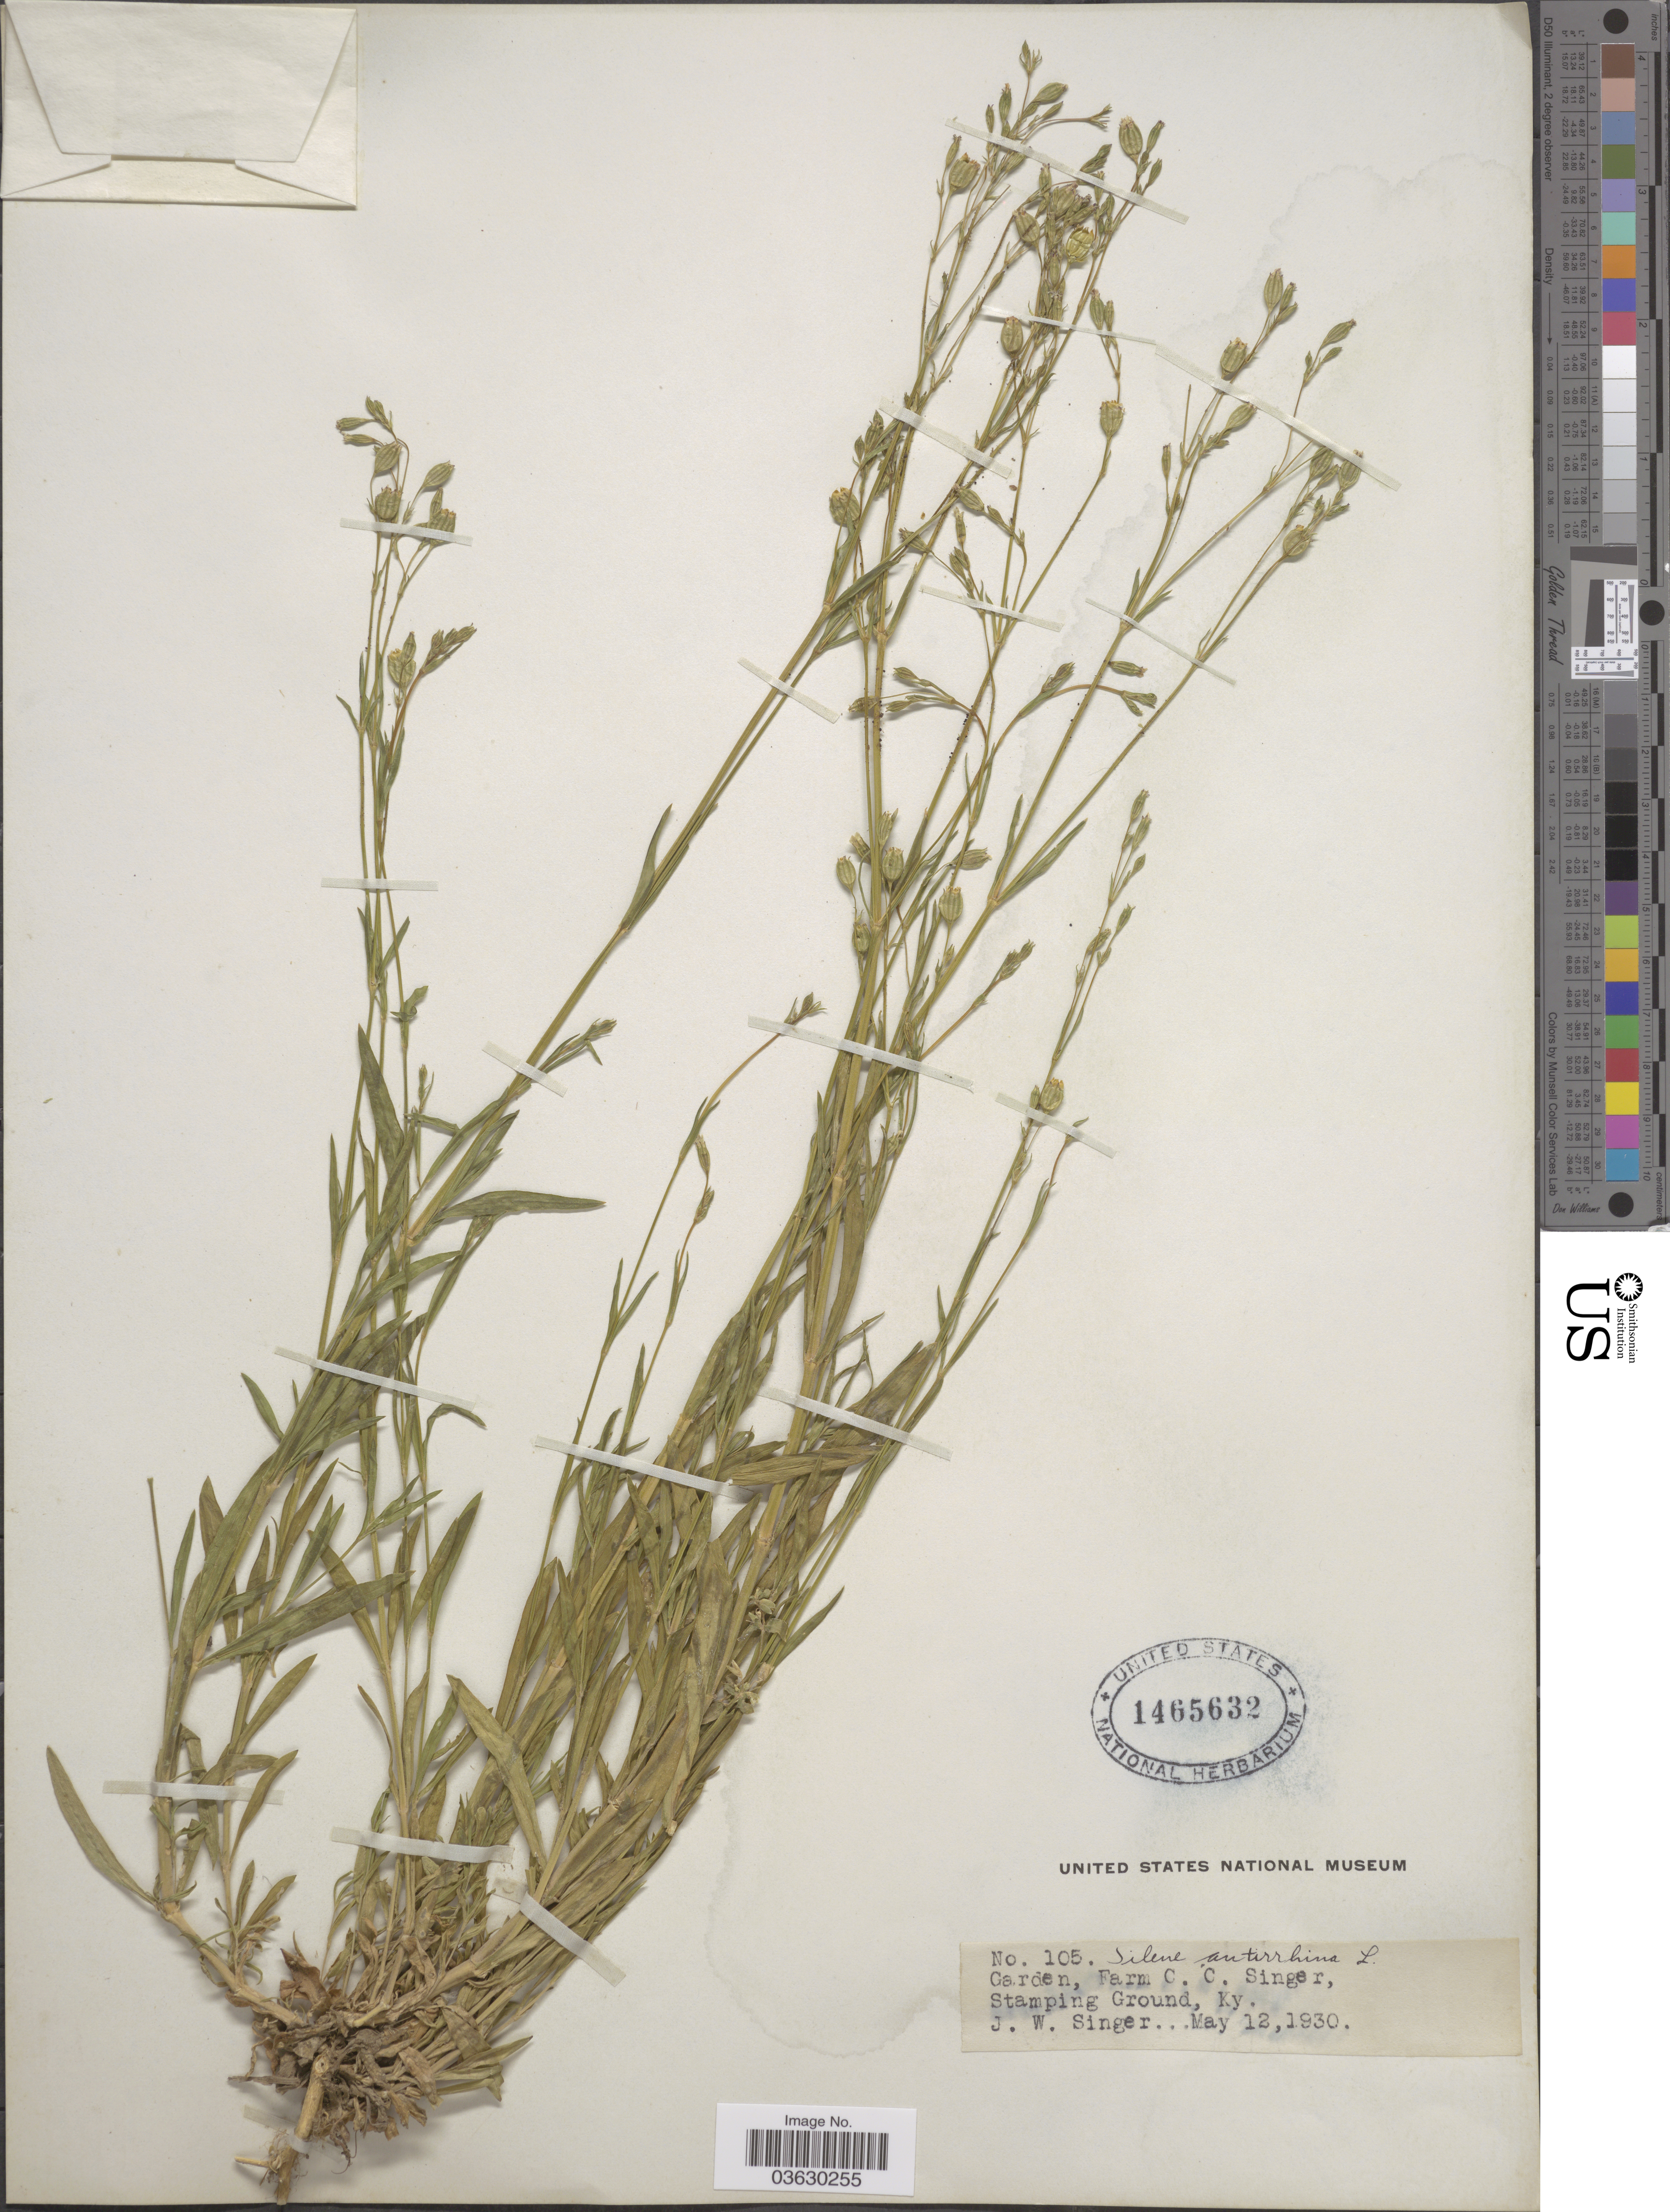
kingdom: Plantae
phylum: Tracheophyta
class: Magnoliopsida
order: Caryophyllales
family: Caryophyllaceae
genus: Silene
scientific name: Silene antirrhina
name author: L.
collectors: J. EW. Singer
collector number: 105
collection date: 1930-05-12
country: United States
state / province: Kentucky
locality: Garden, Farm C. C. Singer, Stamping Ground.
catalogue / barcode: US 1465632